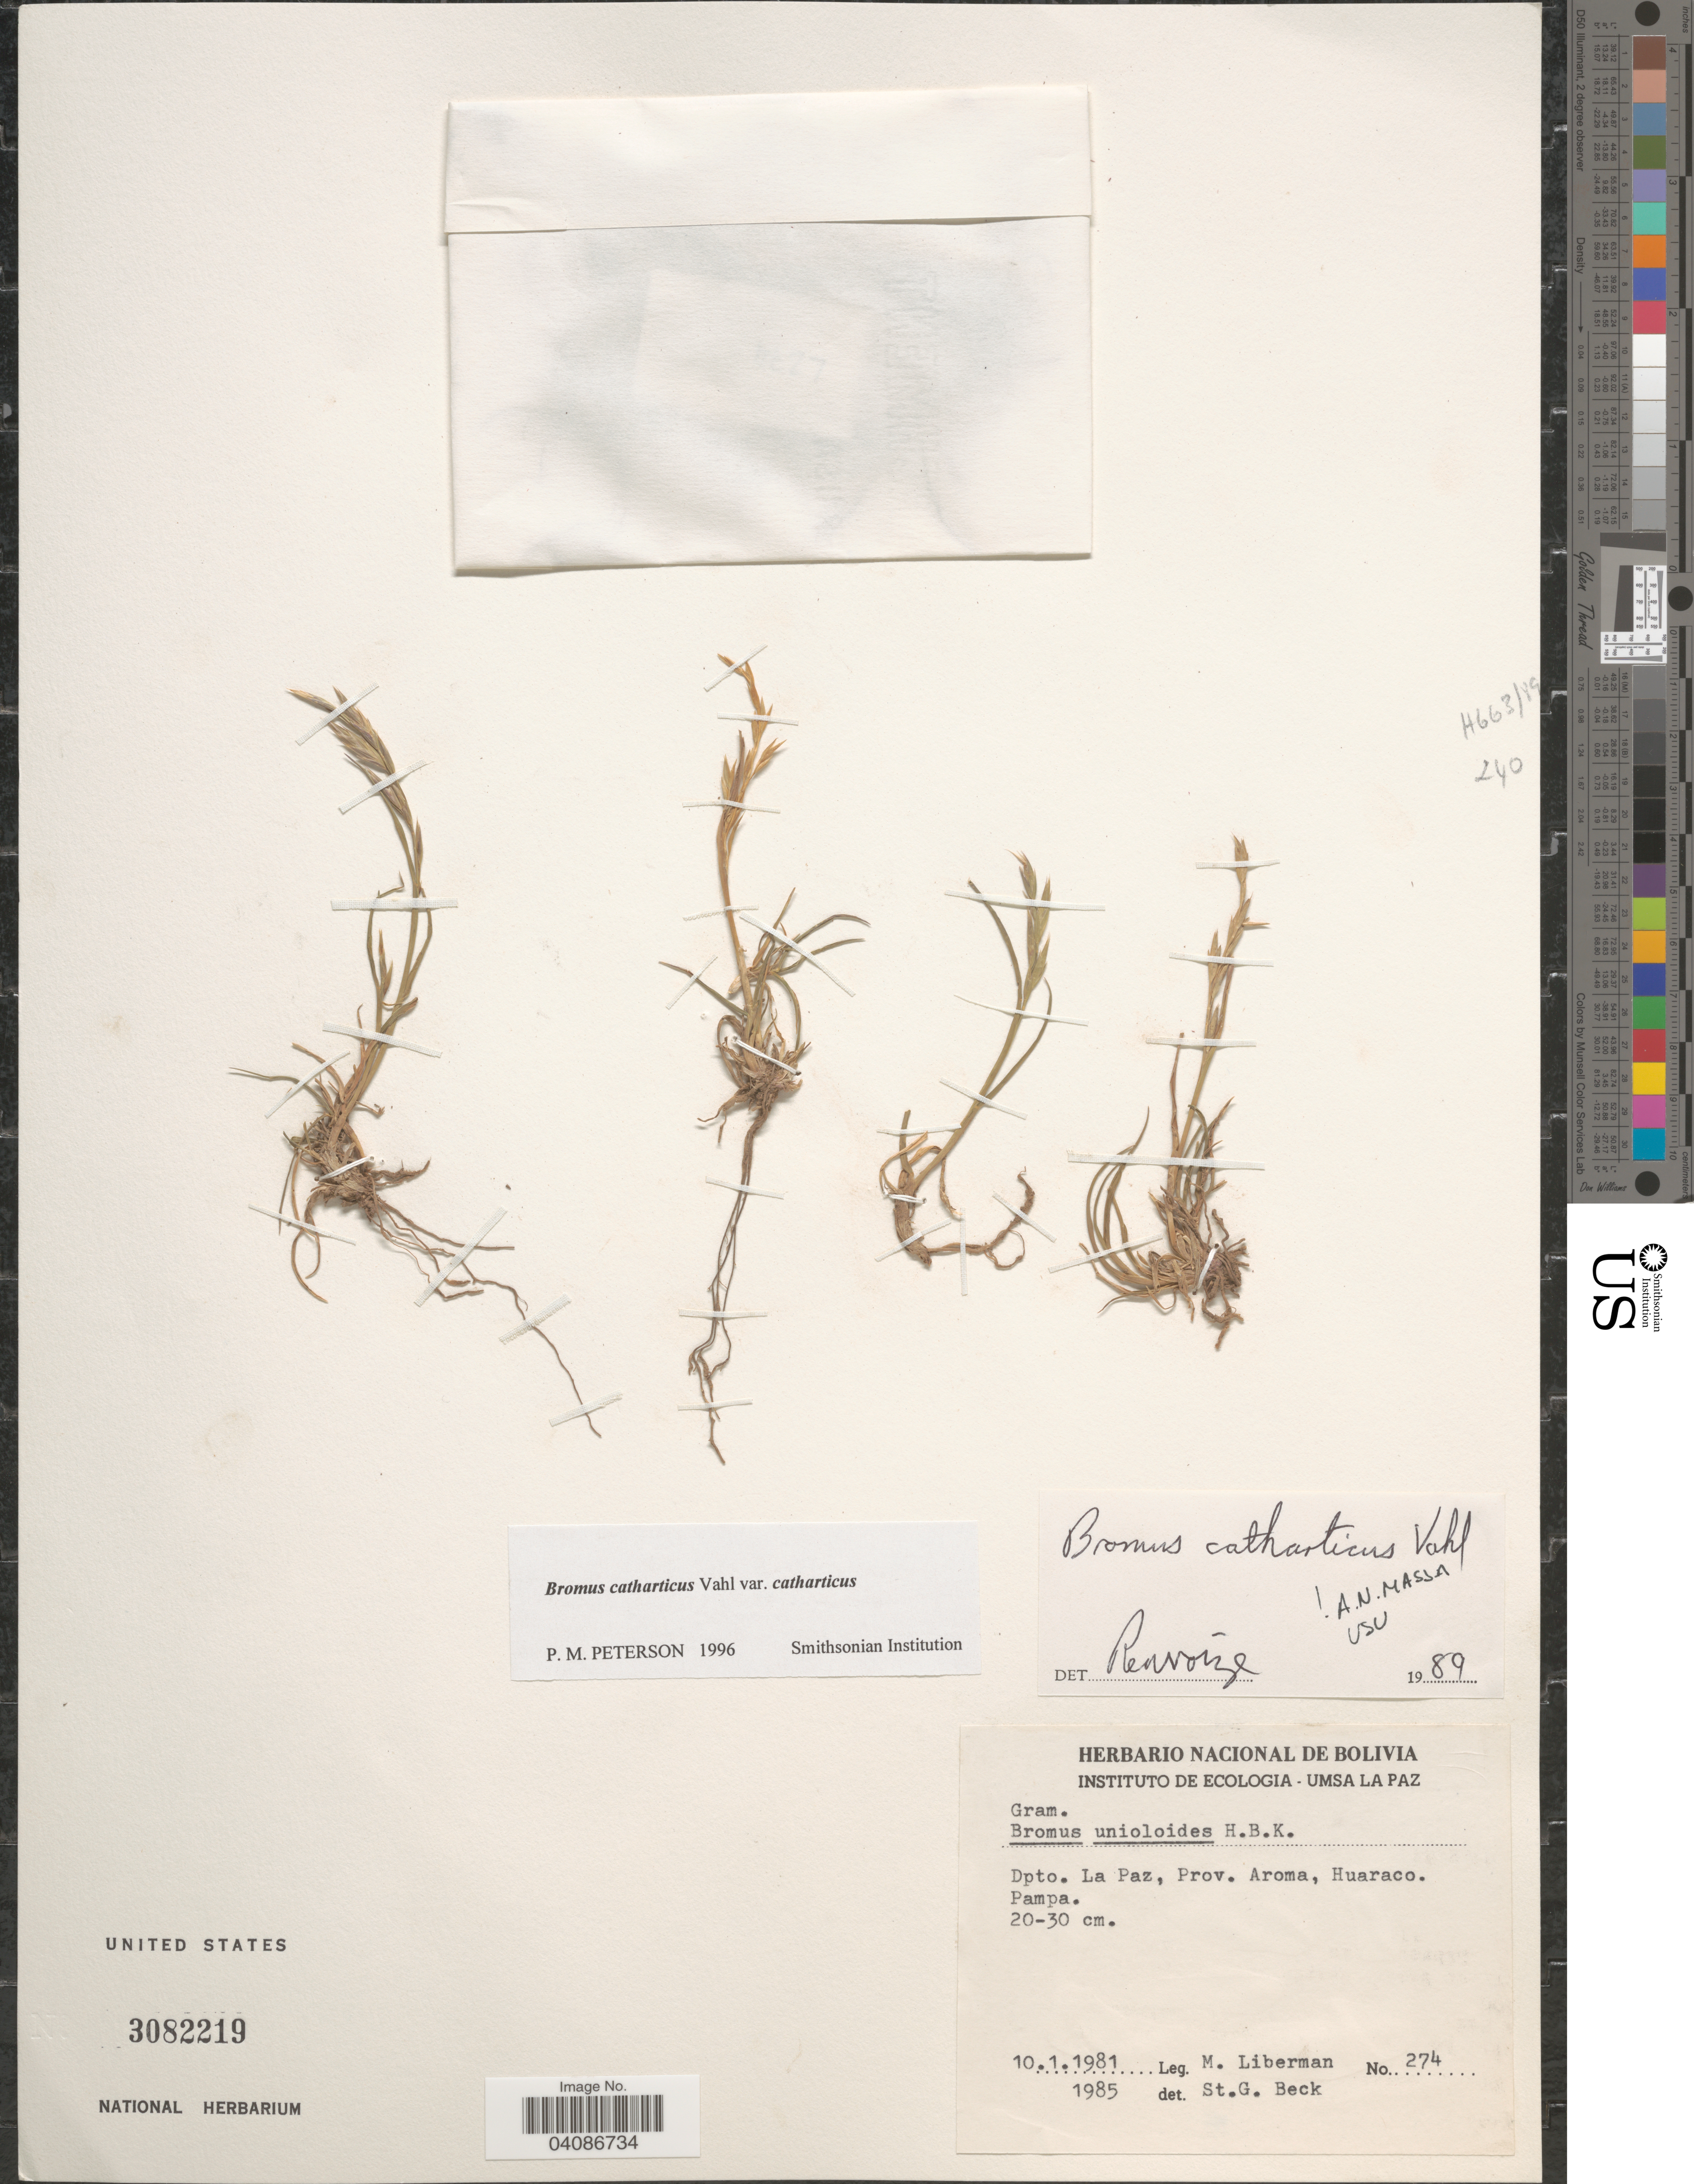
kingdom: Plantae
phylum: Tracheophyta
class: Liliopsida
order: Poales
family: Poaceae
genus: Bromus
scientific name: Bromus catharticus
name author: Vahl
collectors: M. Liberman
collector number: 274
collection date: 1981-01-10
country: Bolivia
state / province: La Paz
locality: Dpto. La Paz, Prov. Aroma, Huaraco. Pampa.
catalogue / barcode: US 3082219